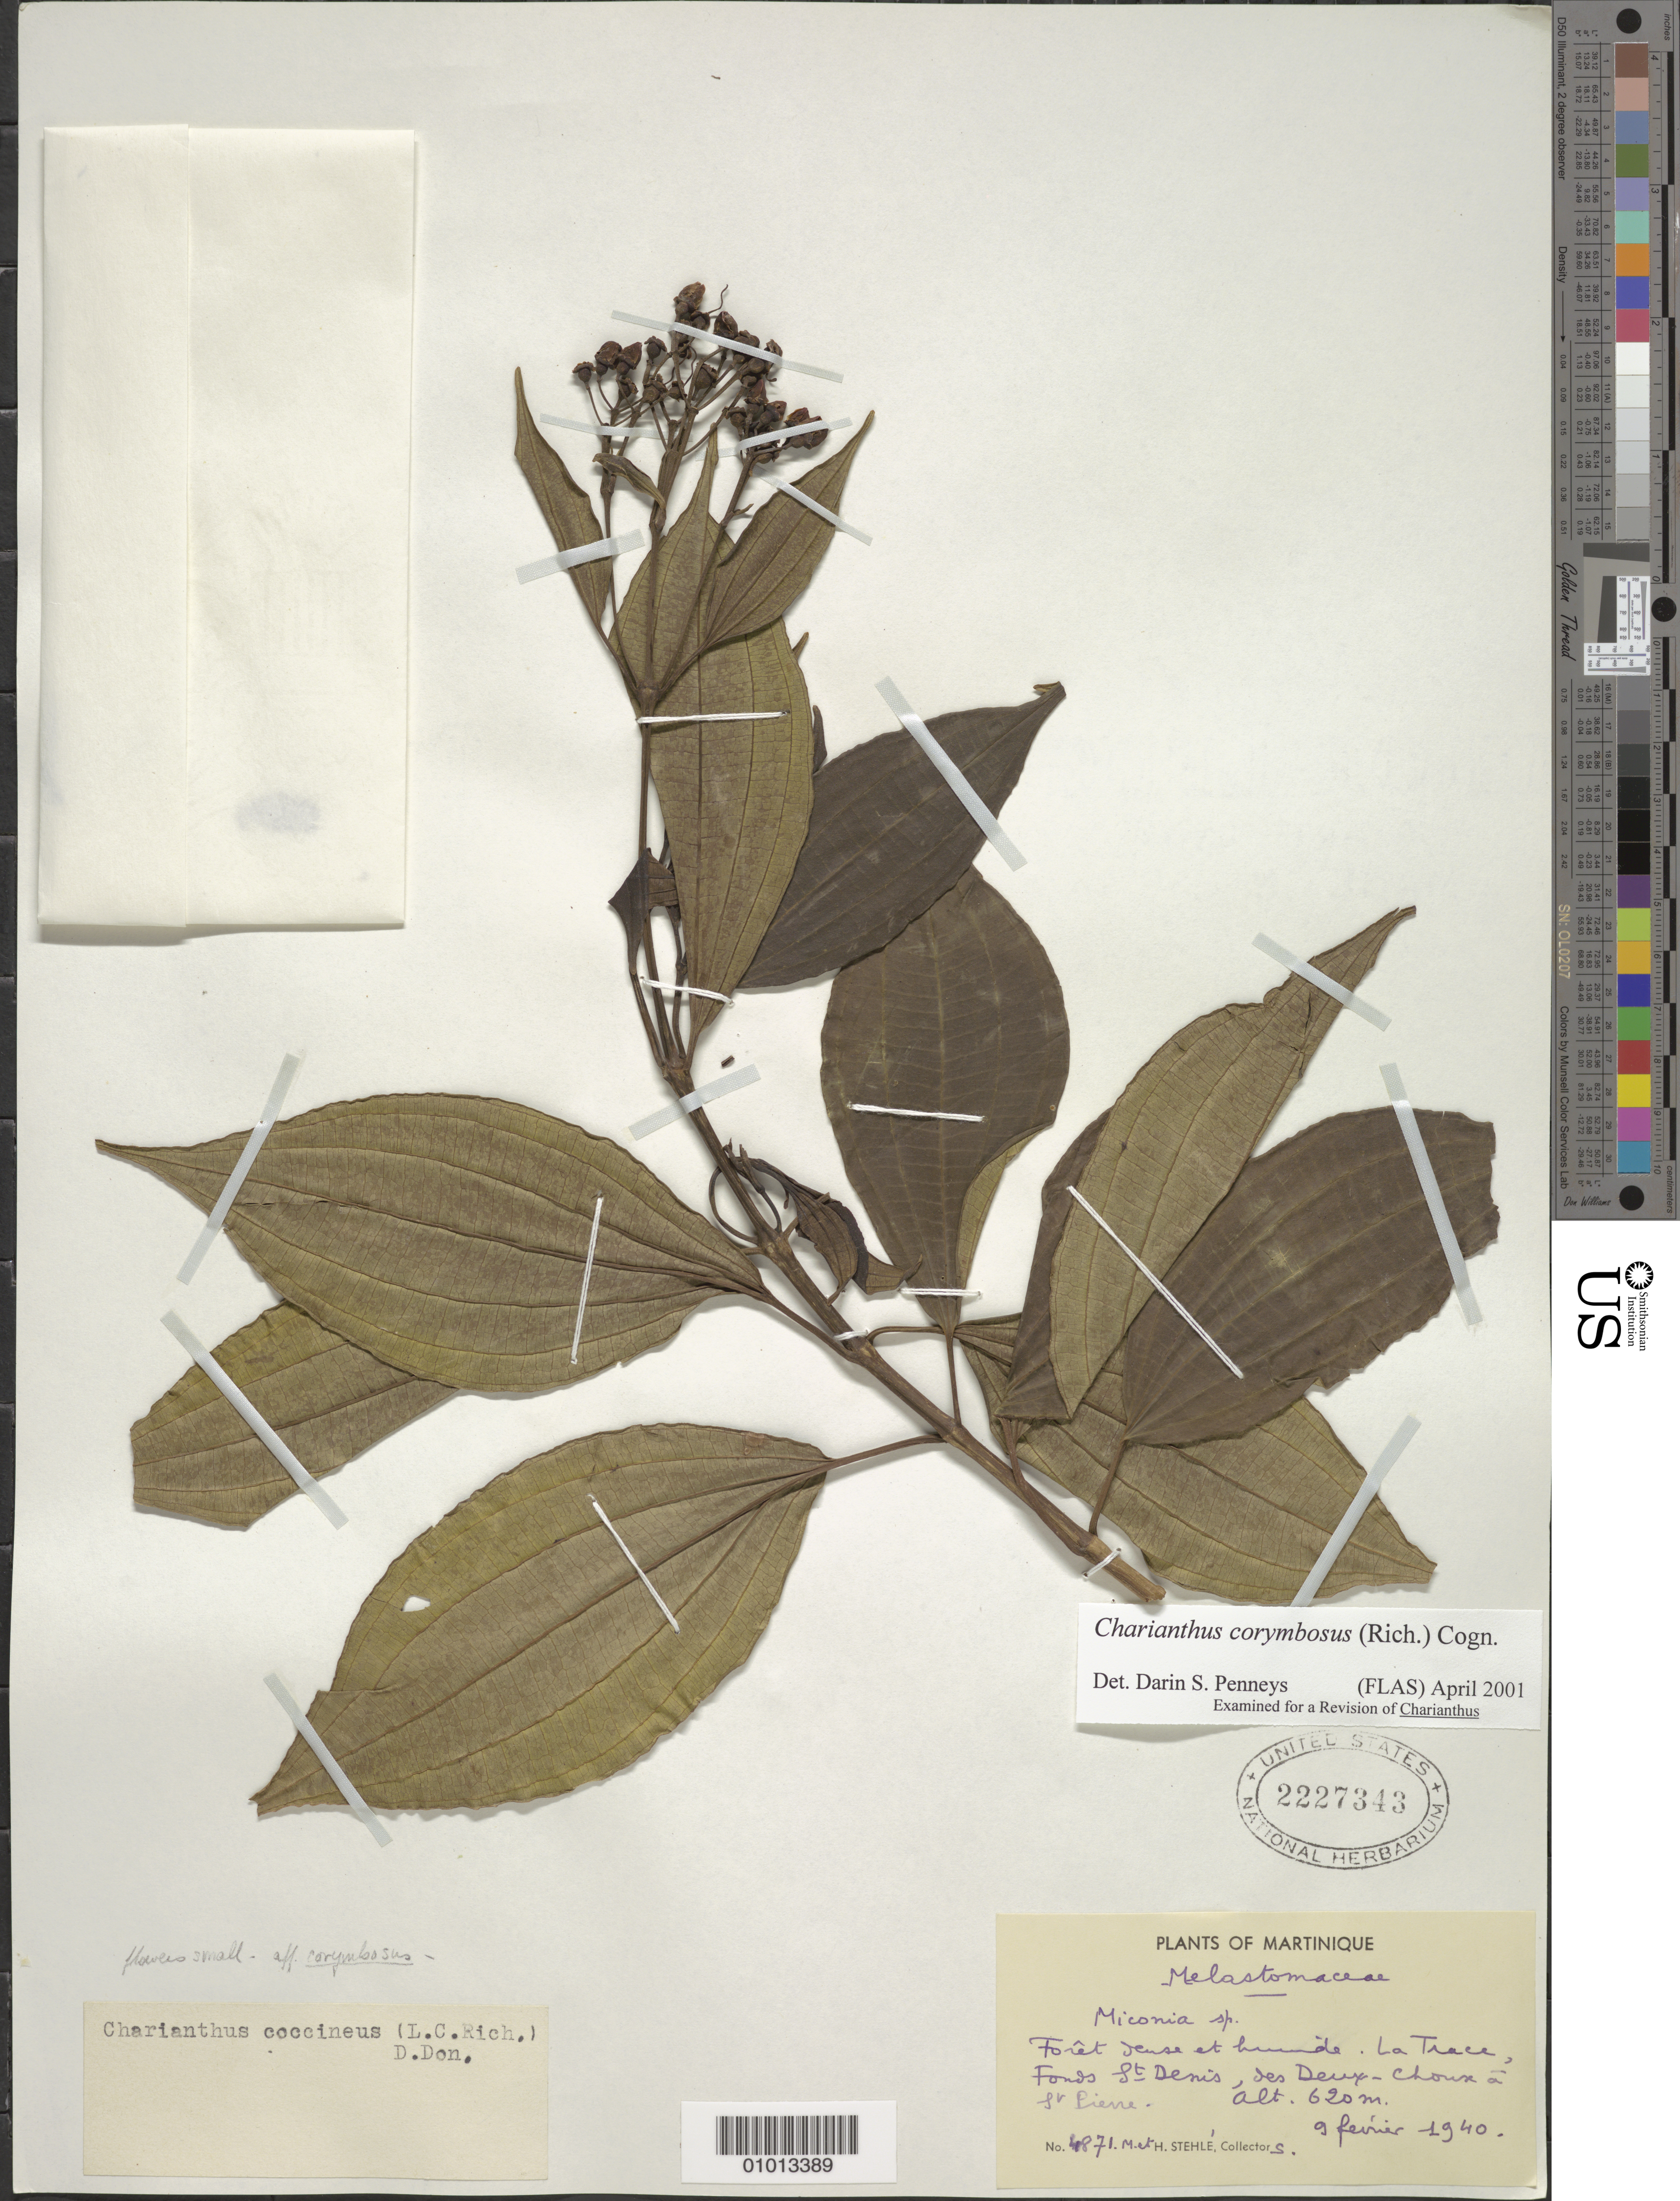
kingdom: Plantae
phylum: Tracheophyta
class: Magnoliopsida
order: Myrtales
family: Melastomataceae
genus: Charianthus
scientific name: Charianthus corymbosus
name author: (Rich.) Cogn.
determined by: Penneys, D. S.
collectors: H. Stehlé & M. Stehlé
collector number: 4871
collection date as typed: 09 Feb 1940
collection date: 1940-02-09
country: Martinique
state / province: Saint-Pierre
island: Martinique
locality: La Trace, Fonds Mt. Denis, des Deux-Choux à St. Pierre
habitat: Forêt dense et humide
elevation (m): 620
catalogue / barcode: US 2227343